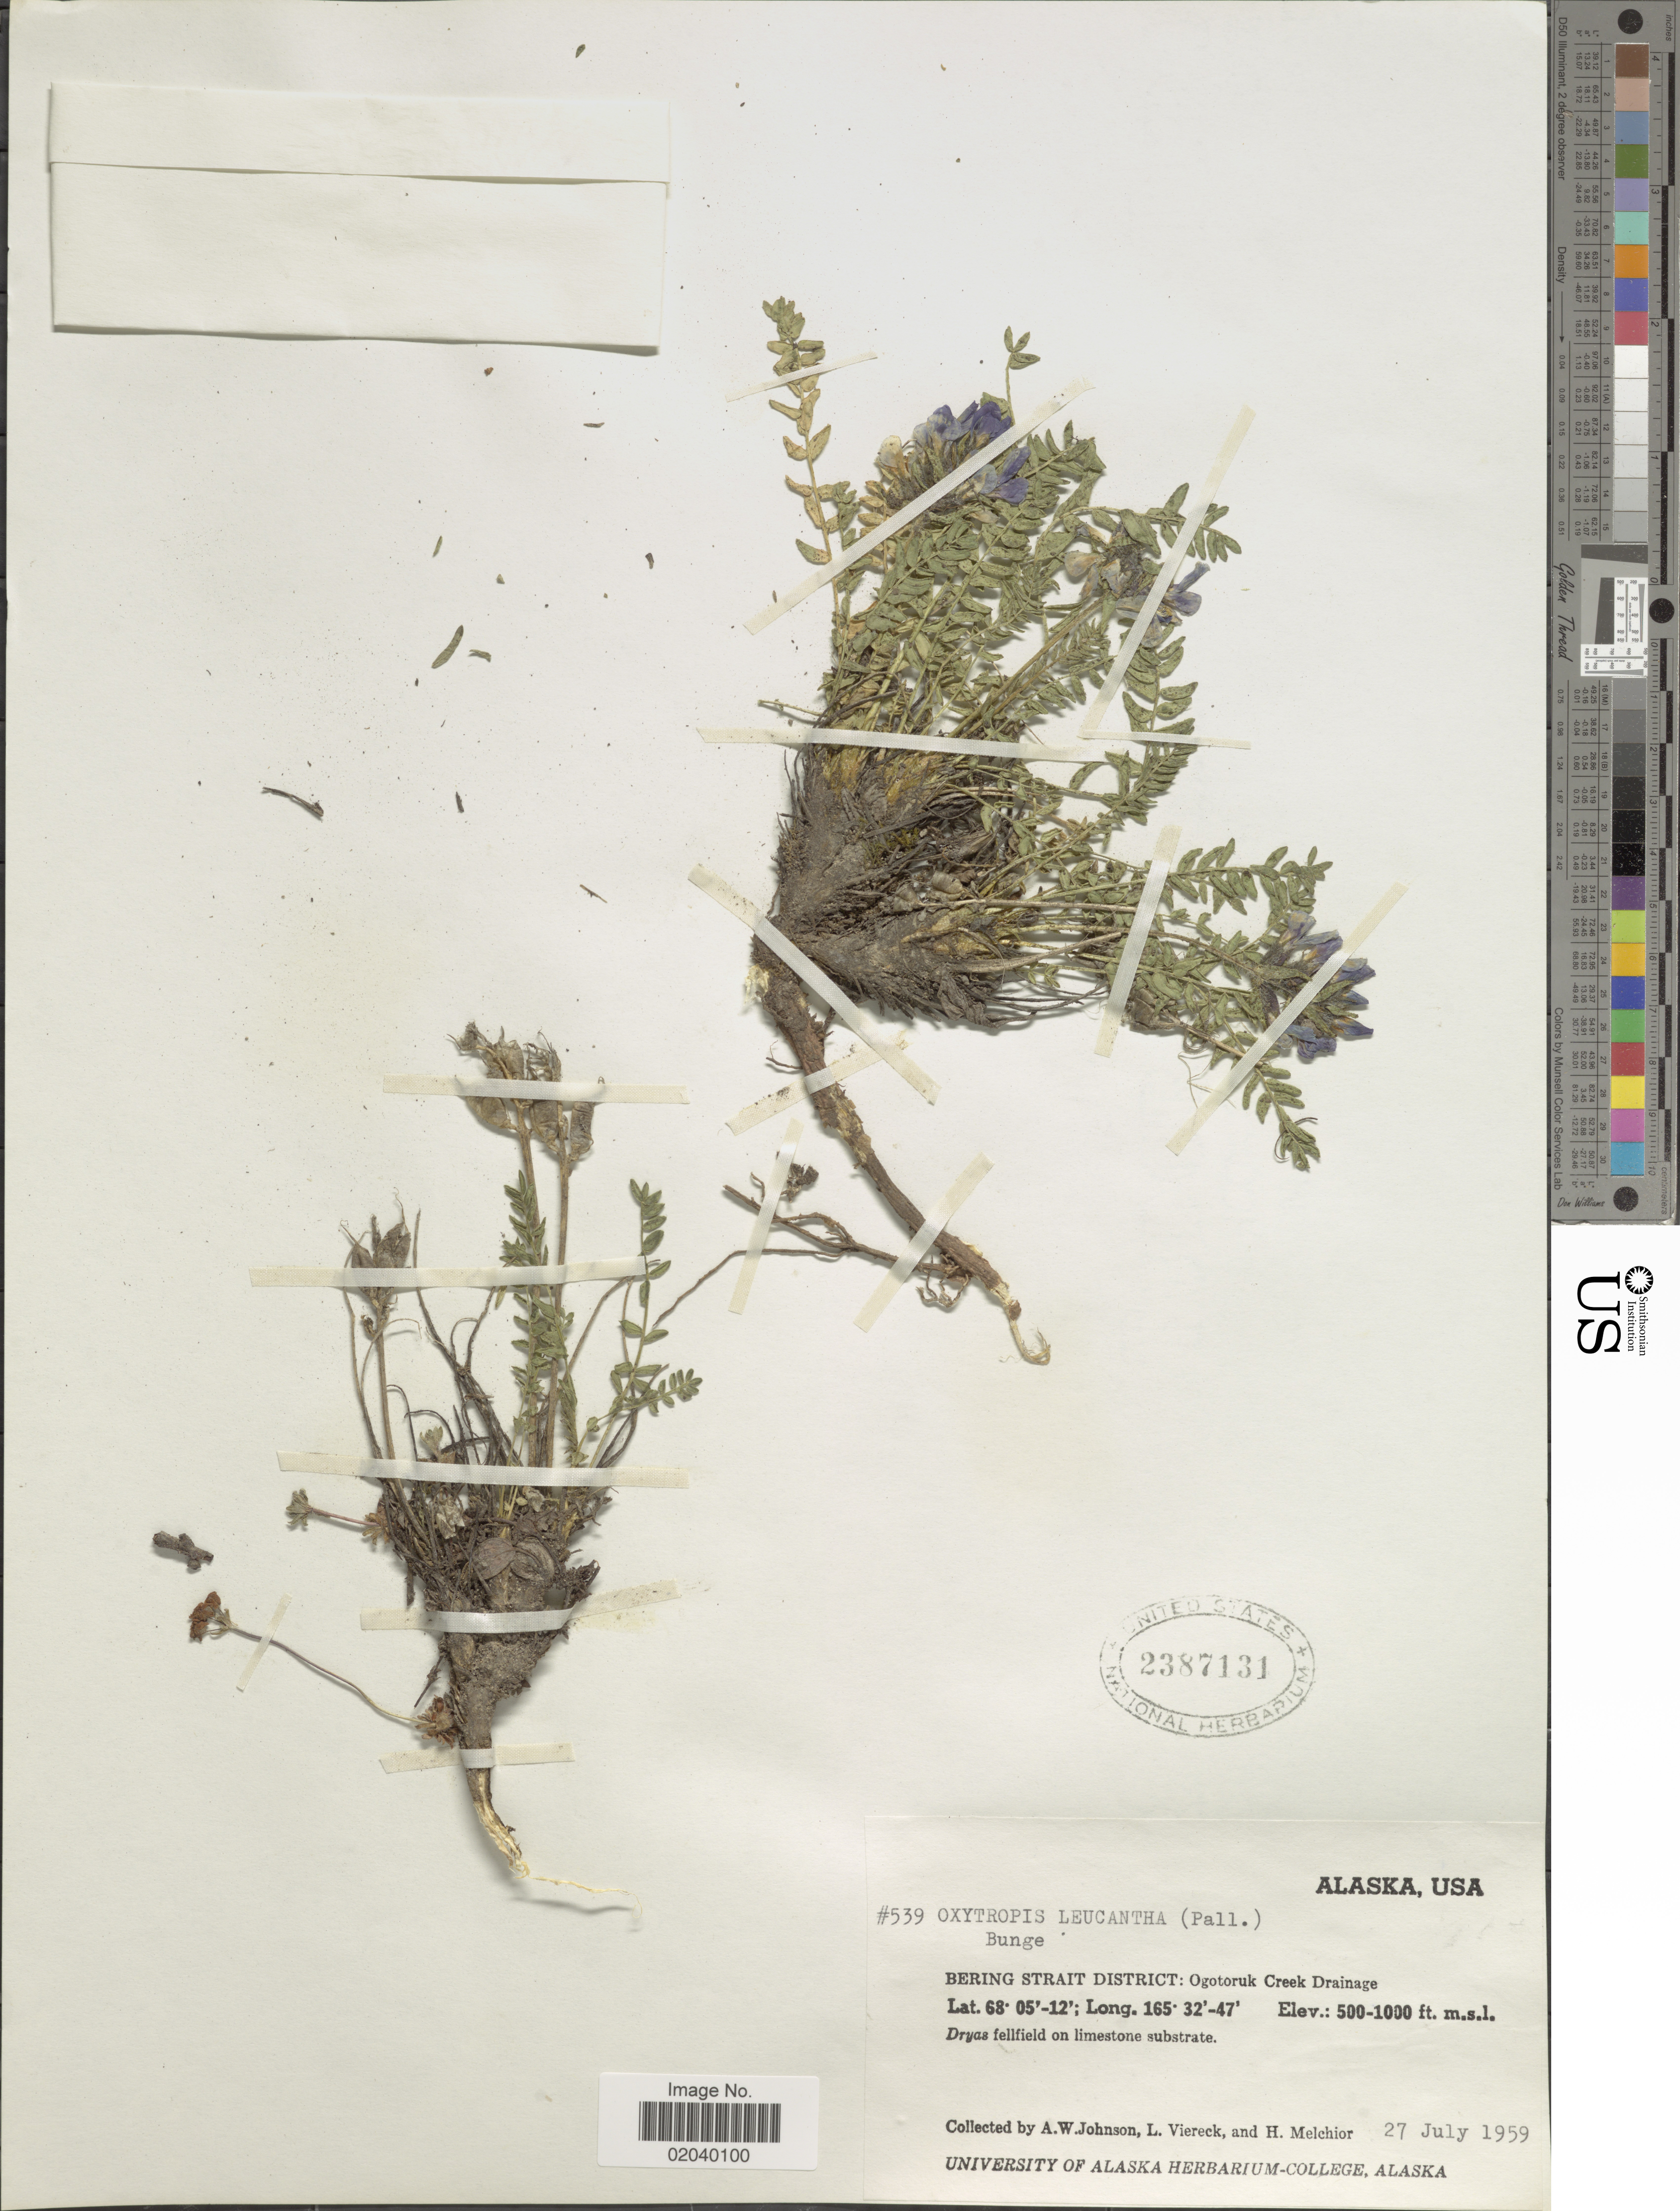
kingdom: Plantae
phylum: Tracheophyta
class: Magnoliopsida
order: Fabales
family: Fabaceae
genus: Oxytropis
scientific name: Oxytropis leucantha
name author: (Pall.) Pers.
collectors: A. W. Johnson, L. Viereck & H. Melchior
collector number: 539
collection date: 1959-07-27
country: United States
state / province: Alaska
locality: Bering Strait District: Ogotoruk Creek Drainage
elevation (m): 152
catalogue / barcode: US 2387131